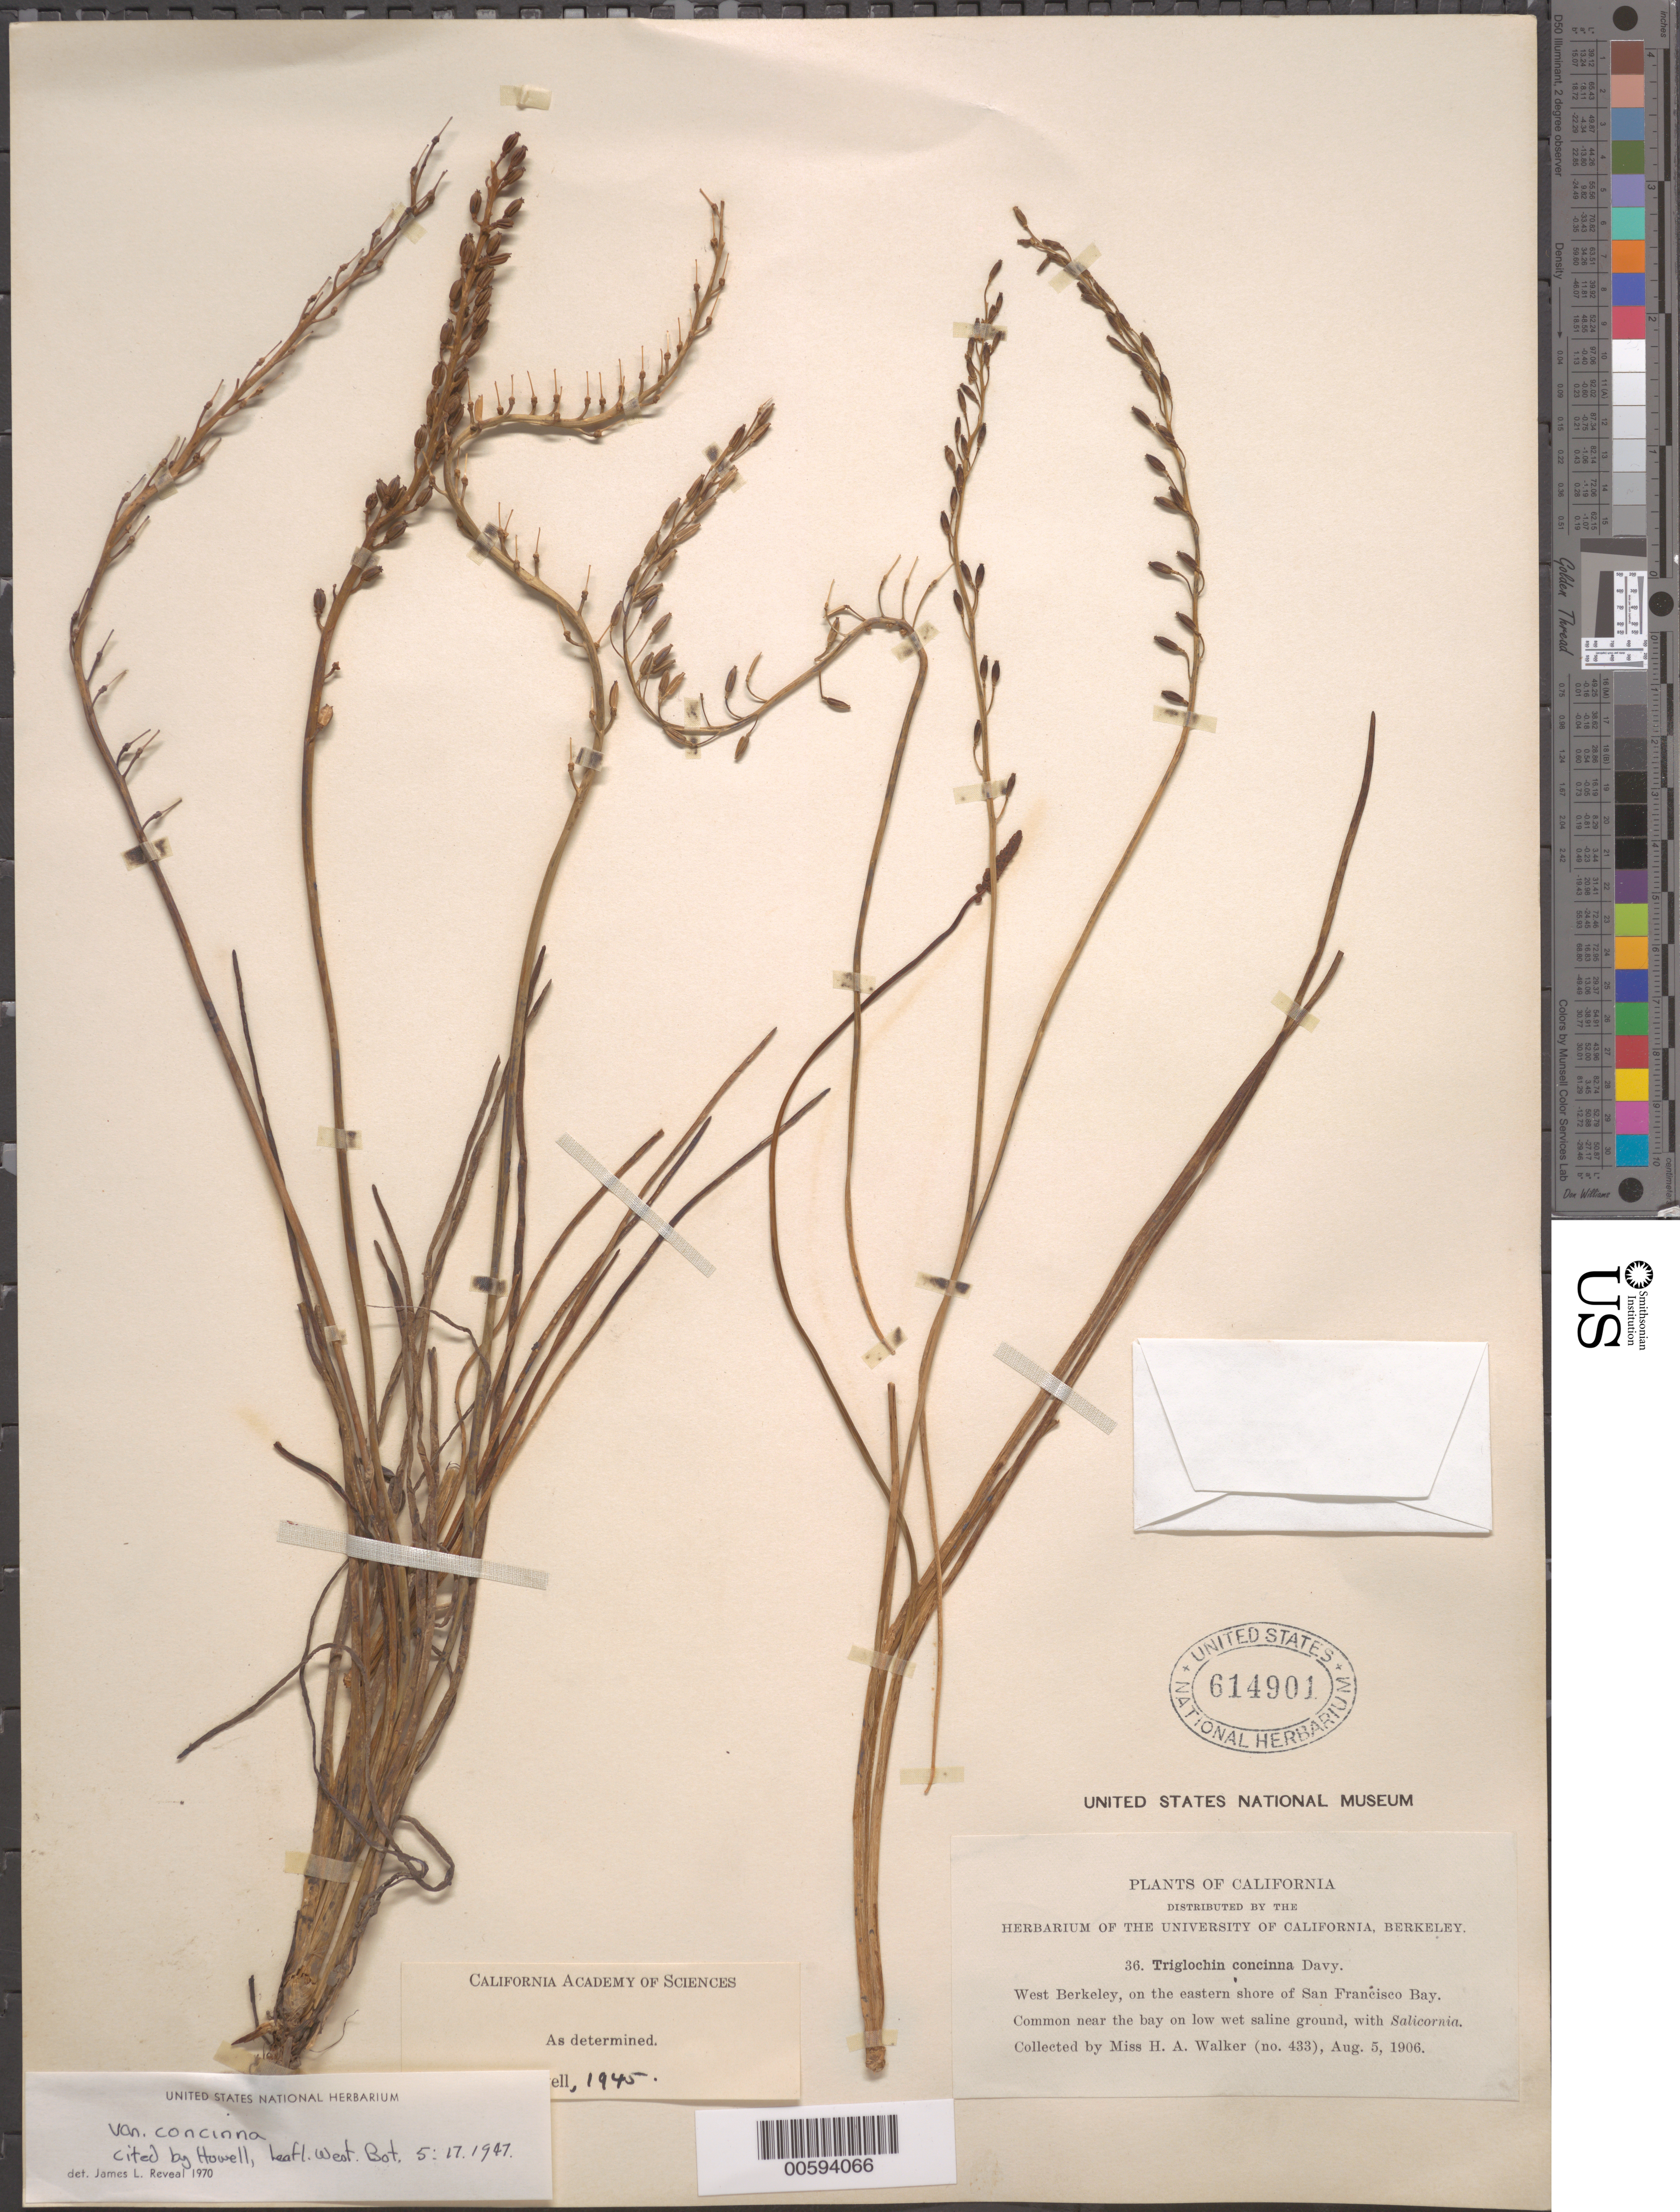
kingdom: Plantae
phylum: Tracheophyta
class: Liliopsida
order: Alismatales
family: Juncaginaceae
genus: Triglochin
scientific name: Triglochin concinna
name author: Davy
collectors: H. Walker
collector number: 433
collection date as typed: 05 Aug 1906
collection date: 1906-08-05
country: United States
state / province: California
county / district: Alameda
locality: West Berkeley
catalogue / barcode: US 614901